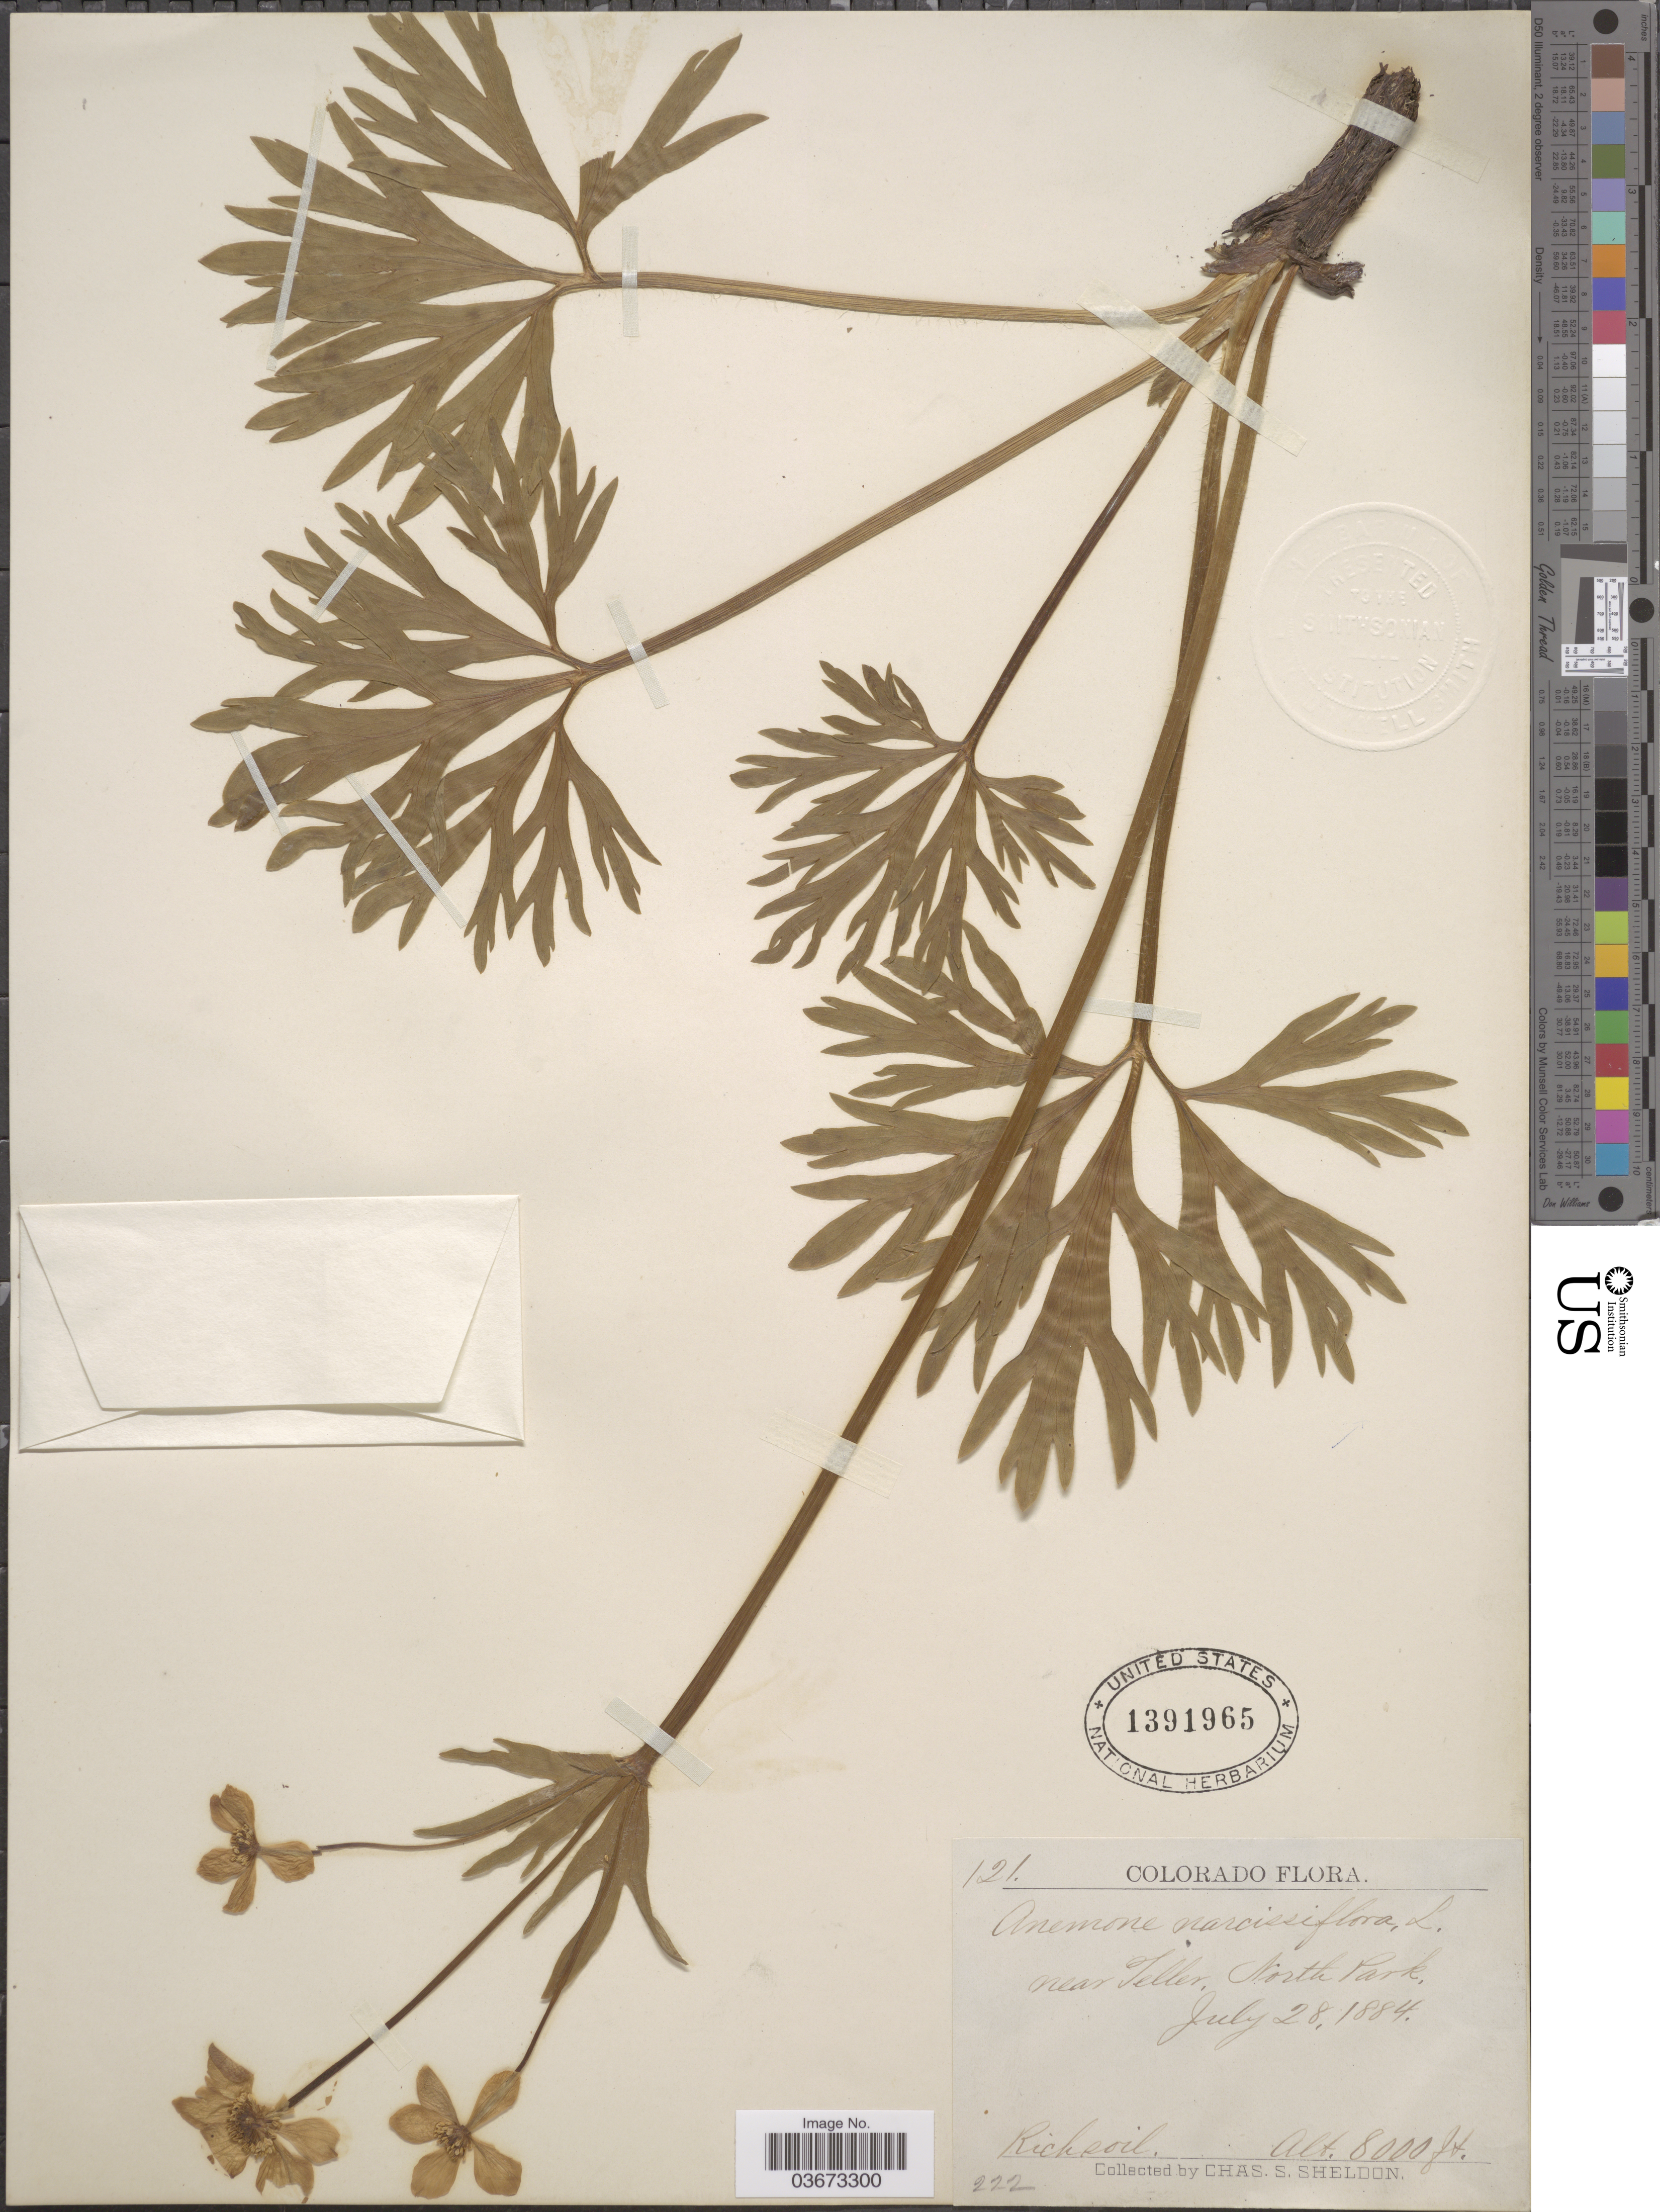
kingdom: Plantae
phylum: Tracheophyta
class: Magnoliopsida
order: Ranunculales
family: Ranunculaceae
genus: Anemone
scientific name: Anemone zephyra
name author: A. Nelson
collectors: C. S. Sheldon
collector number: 121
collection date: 1884-07-28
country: United States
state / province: Colorado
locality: Near Teller, North Park.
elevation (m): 2438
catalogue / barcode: US 1391965